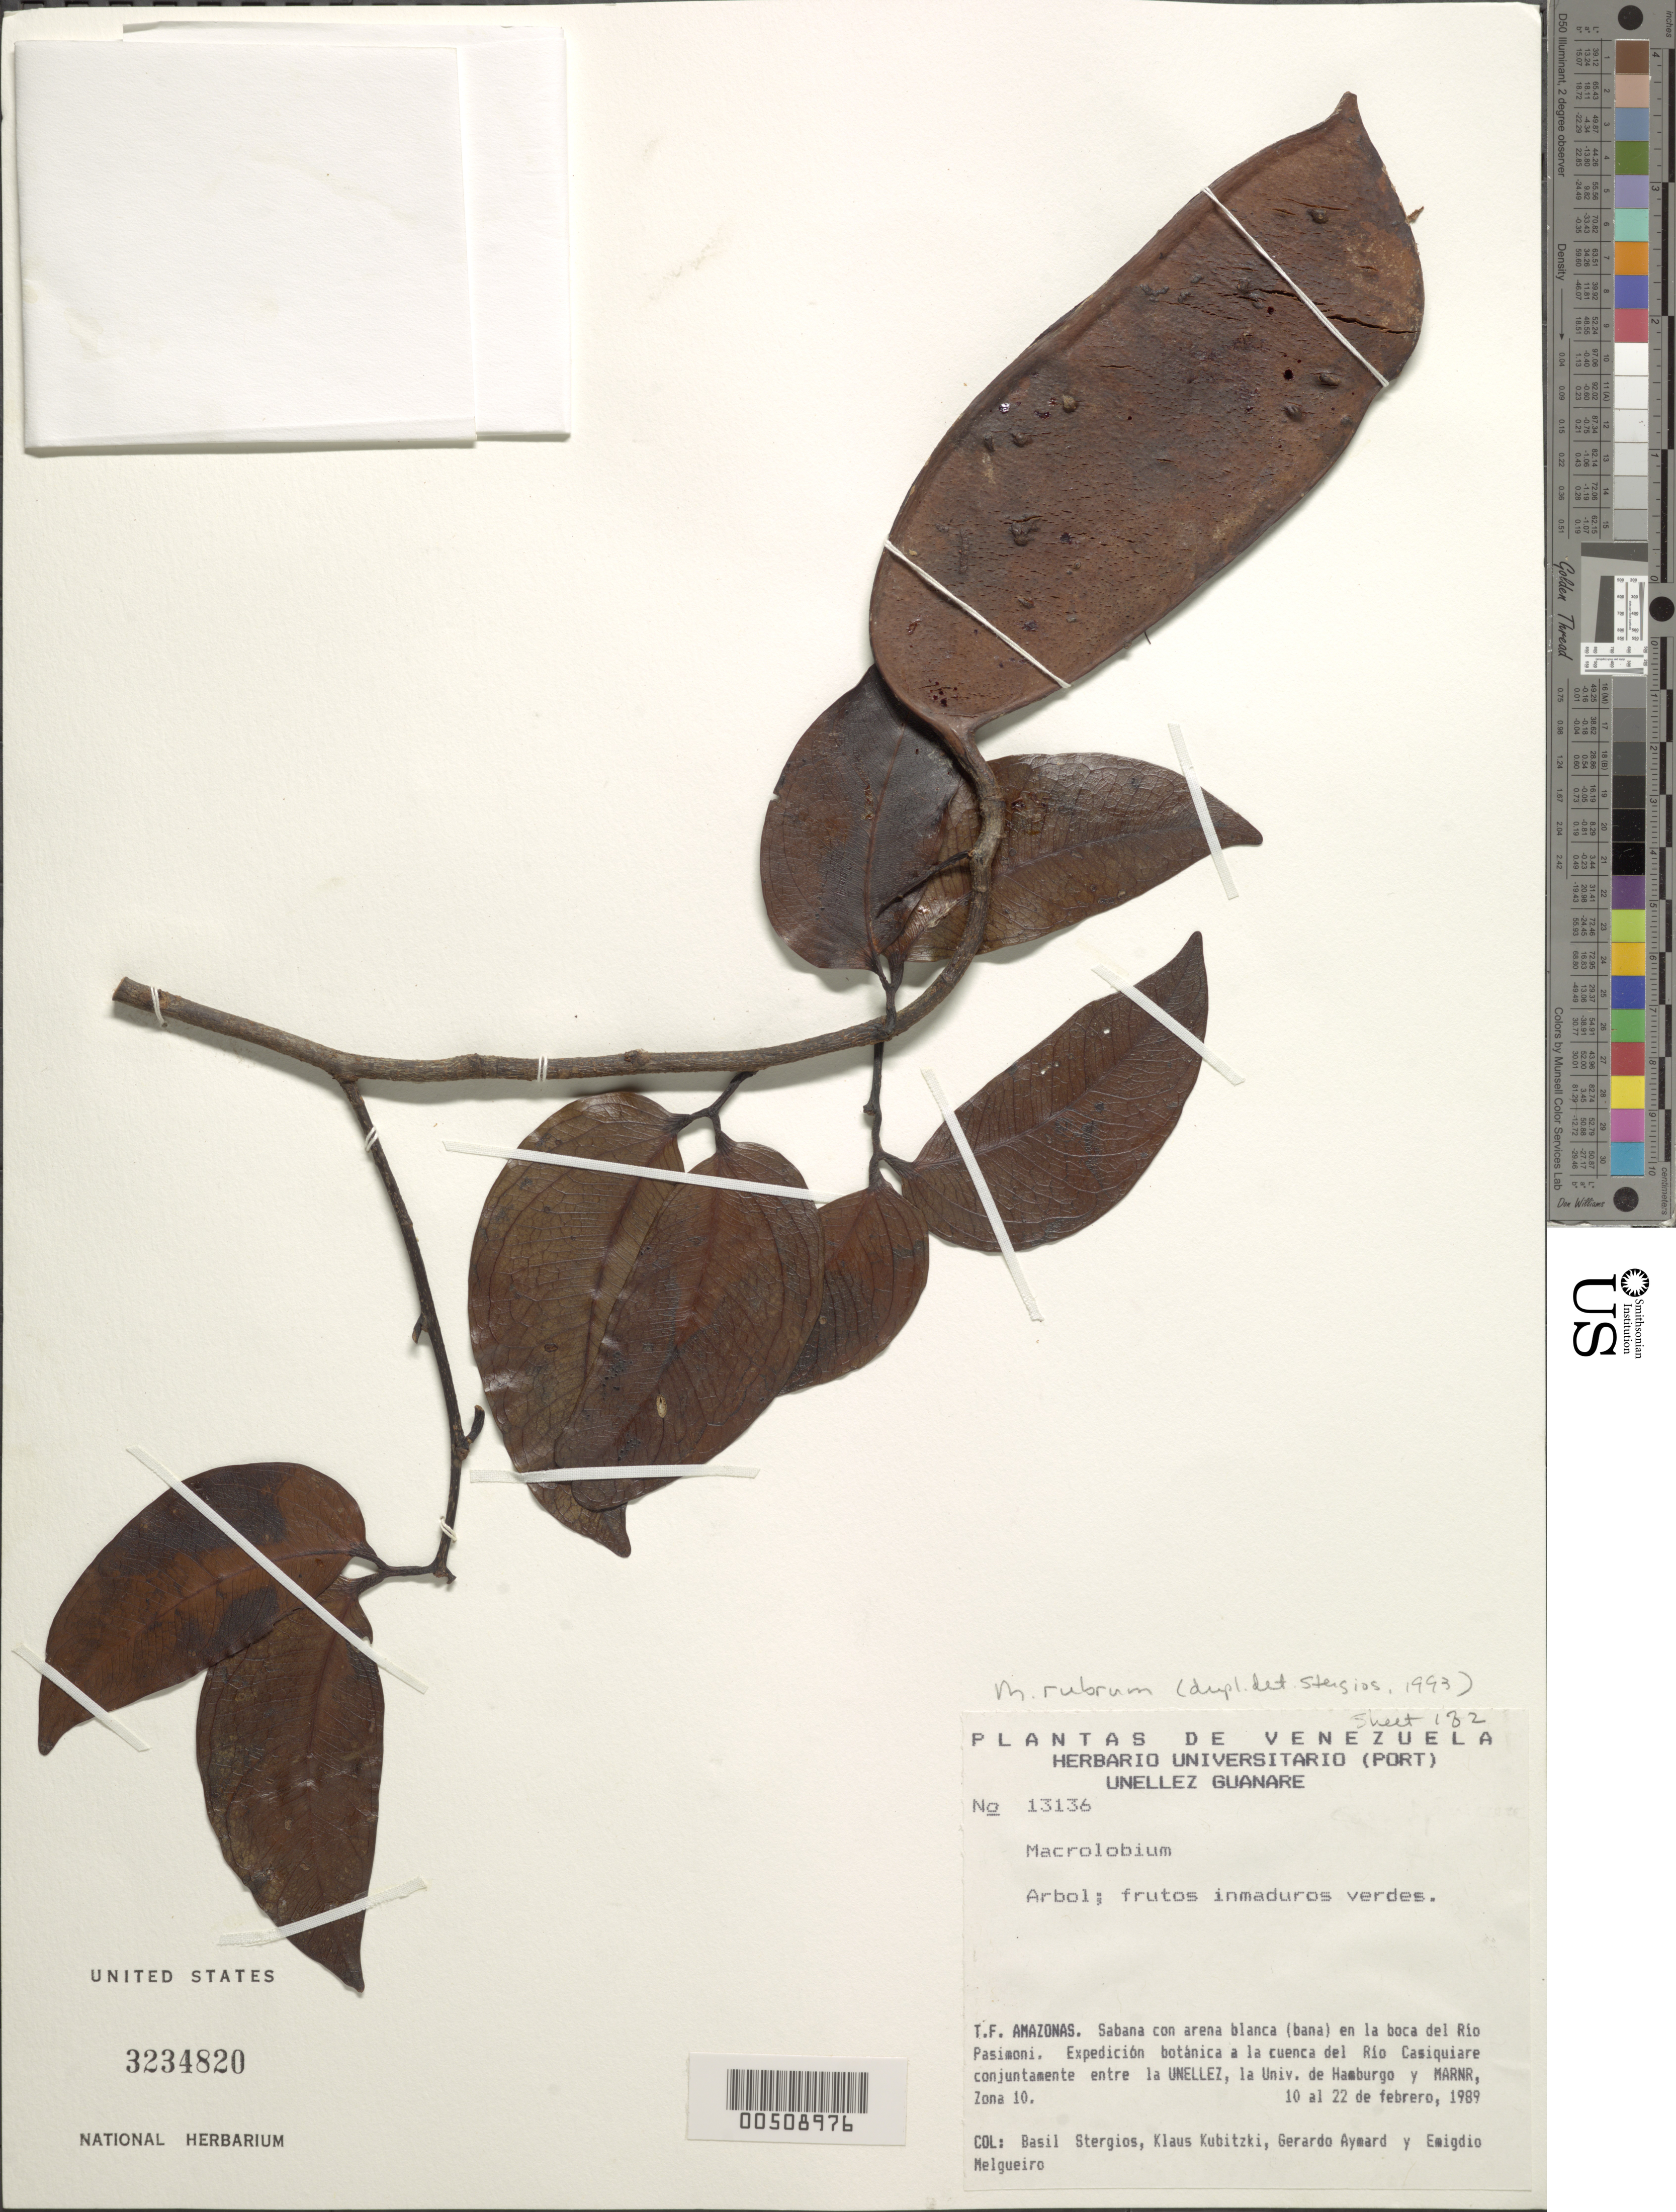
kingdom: Plantae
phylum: Tracheophyta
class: Magnoliopsida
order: Fabales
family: Fabaceae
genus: Macrolobium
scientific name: Macrolobium canaliculatum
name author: Spruce ex Benth.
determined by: Trujillo, A. M.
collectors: B. G. Stergios, K. Kubitzki, G. A. Aymard & E. Melgueiro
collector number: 13136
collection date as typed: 10 Feb 1989 to 22 Feb 1989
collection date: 1989-02-10/1989-02-22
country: Venezuela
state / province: Amazonas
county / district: Río Negro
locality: Rio Pasimoni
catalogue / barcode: US 3234520